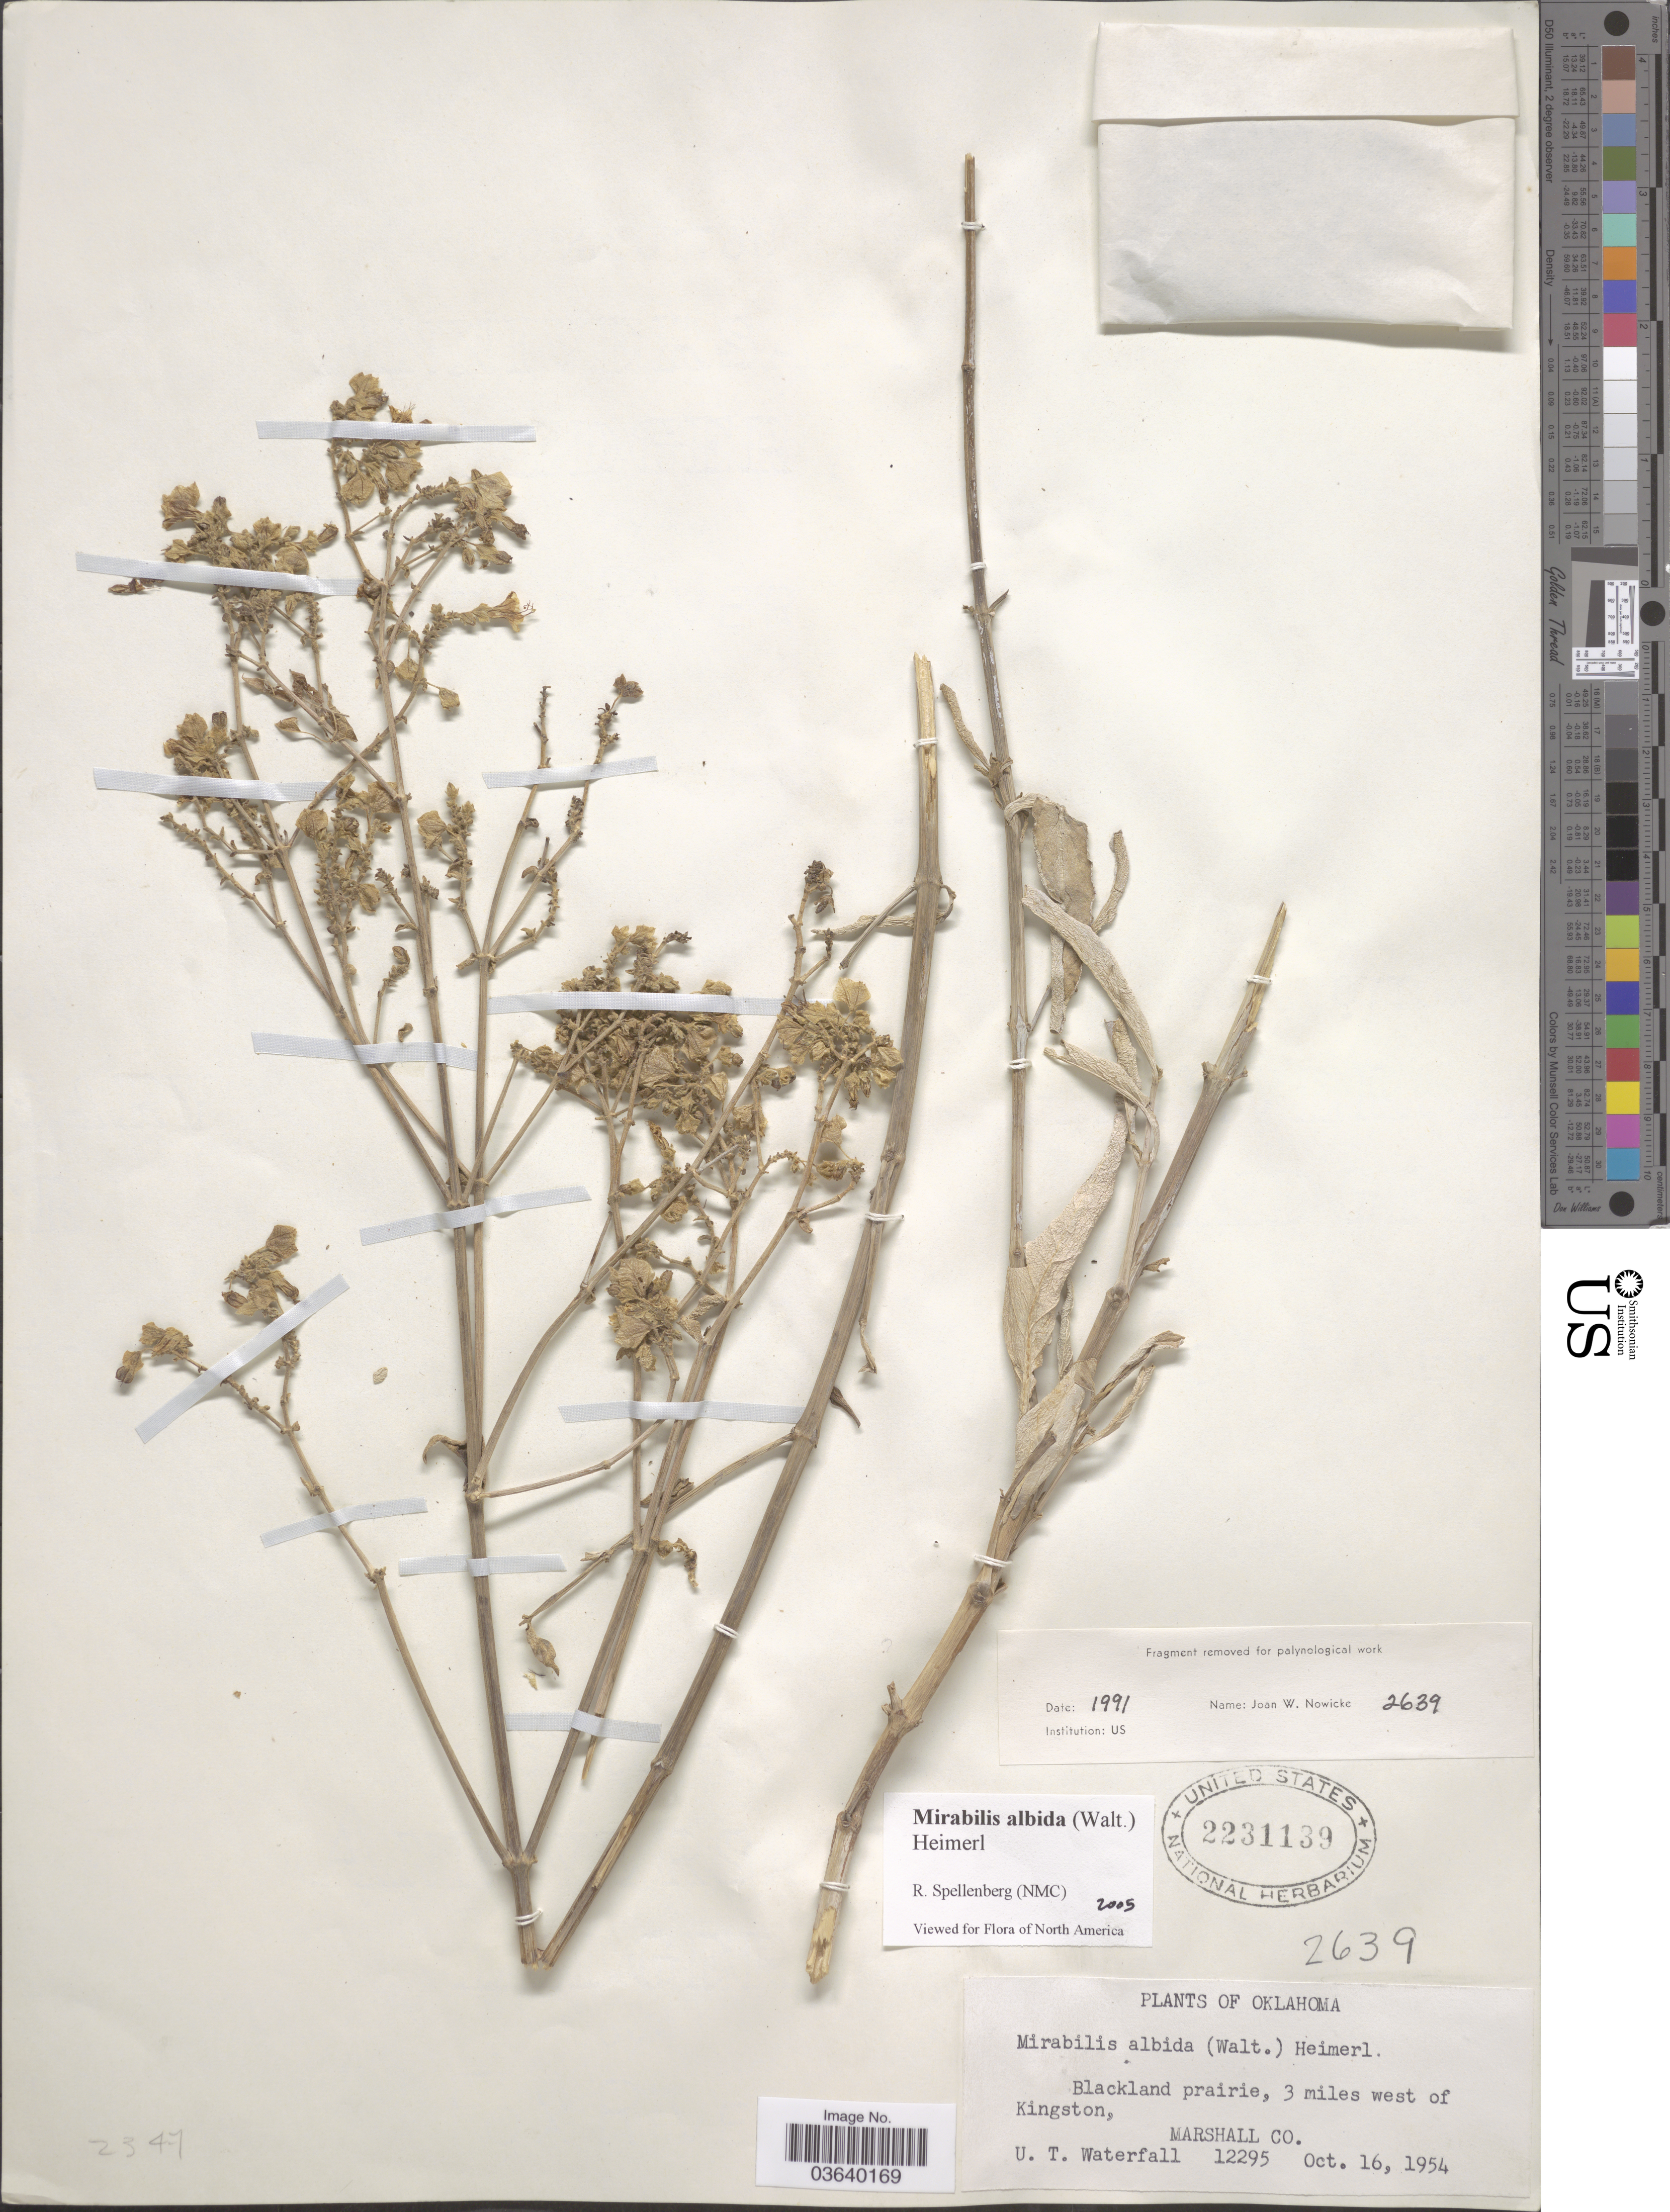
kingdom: Plantae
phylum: Tracheophyta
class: Magnoliopsida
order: Caryophyllales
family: Nyctaginaceae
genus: Mirabilis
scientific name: Mirabilis albida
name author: (Walter) Heimerl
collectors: U. T. Waterfall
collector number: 12295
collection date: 1954-10-16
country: United States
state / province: Oklahoma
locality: Blackland prairie, 3 miles west of Kingston, Marshall Co.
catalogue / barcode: US 2231139